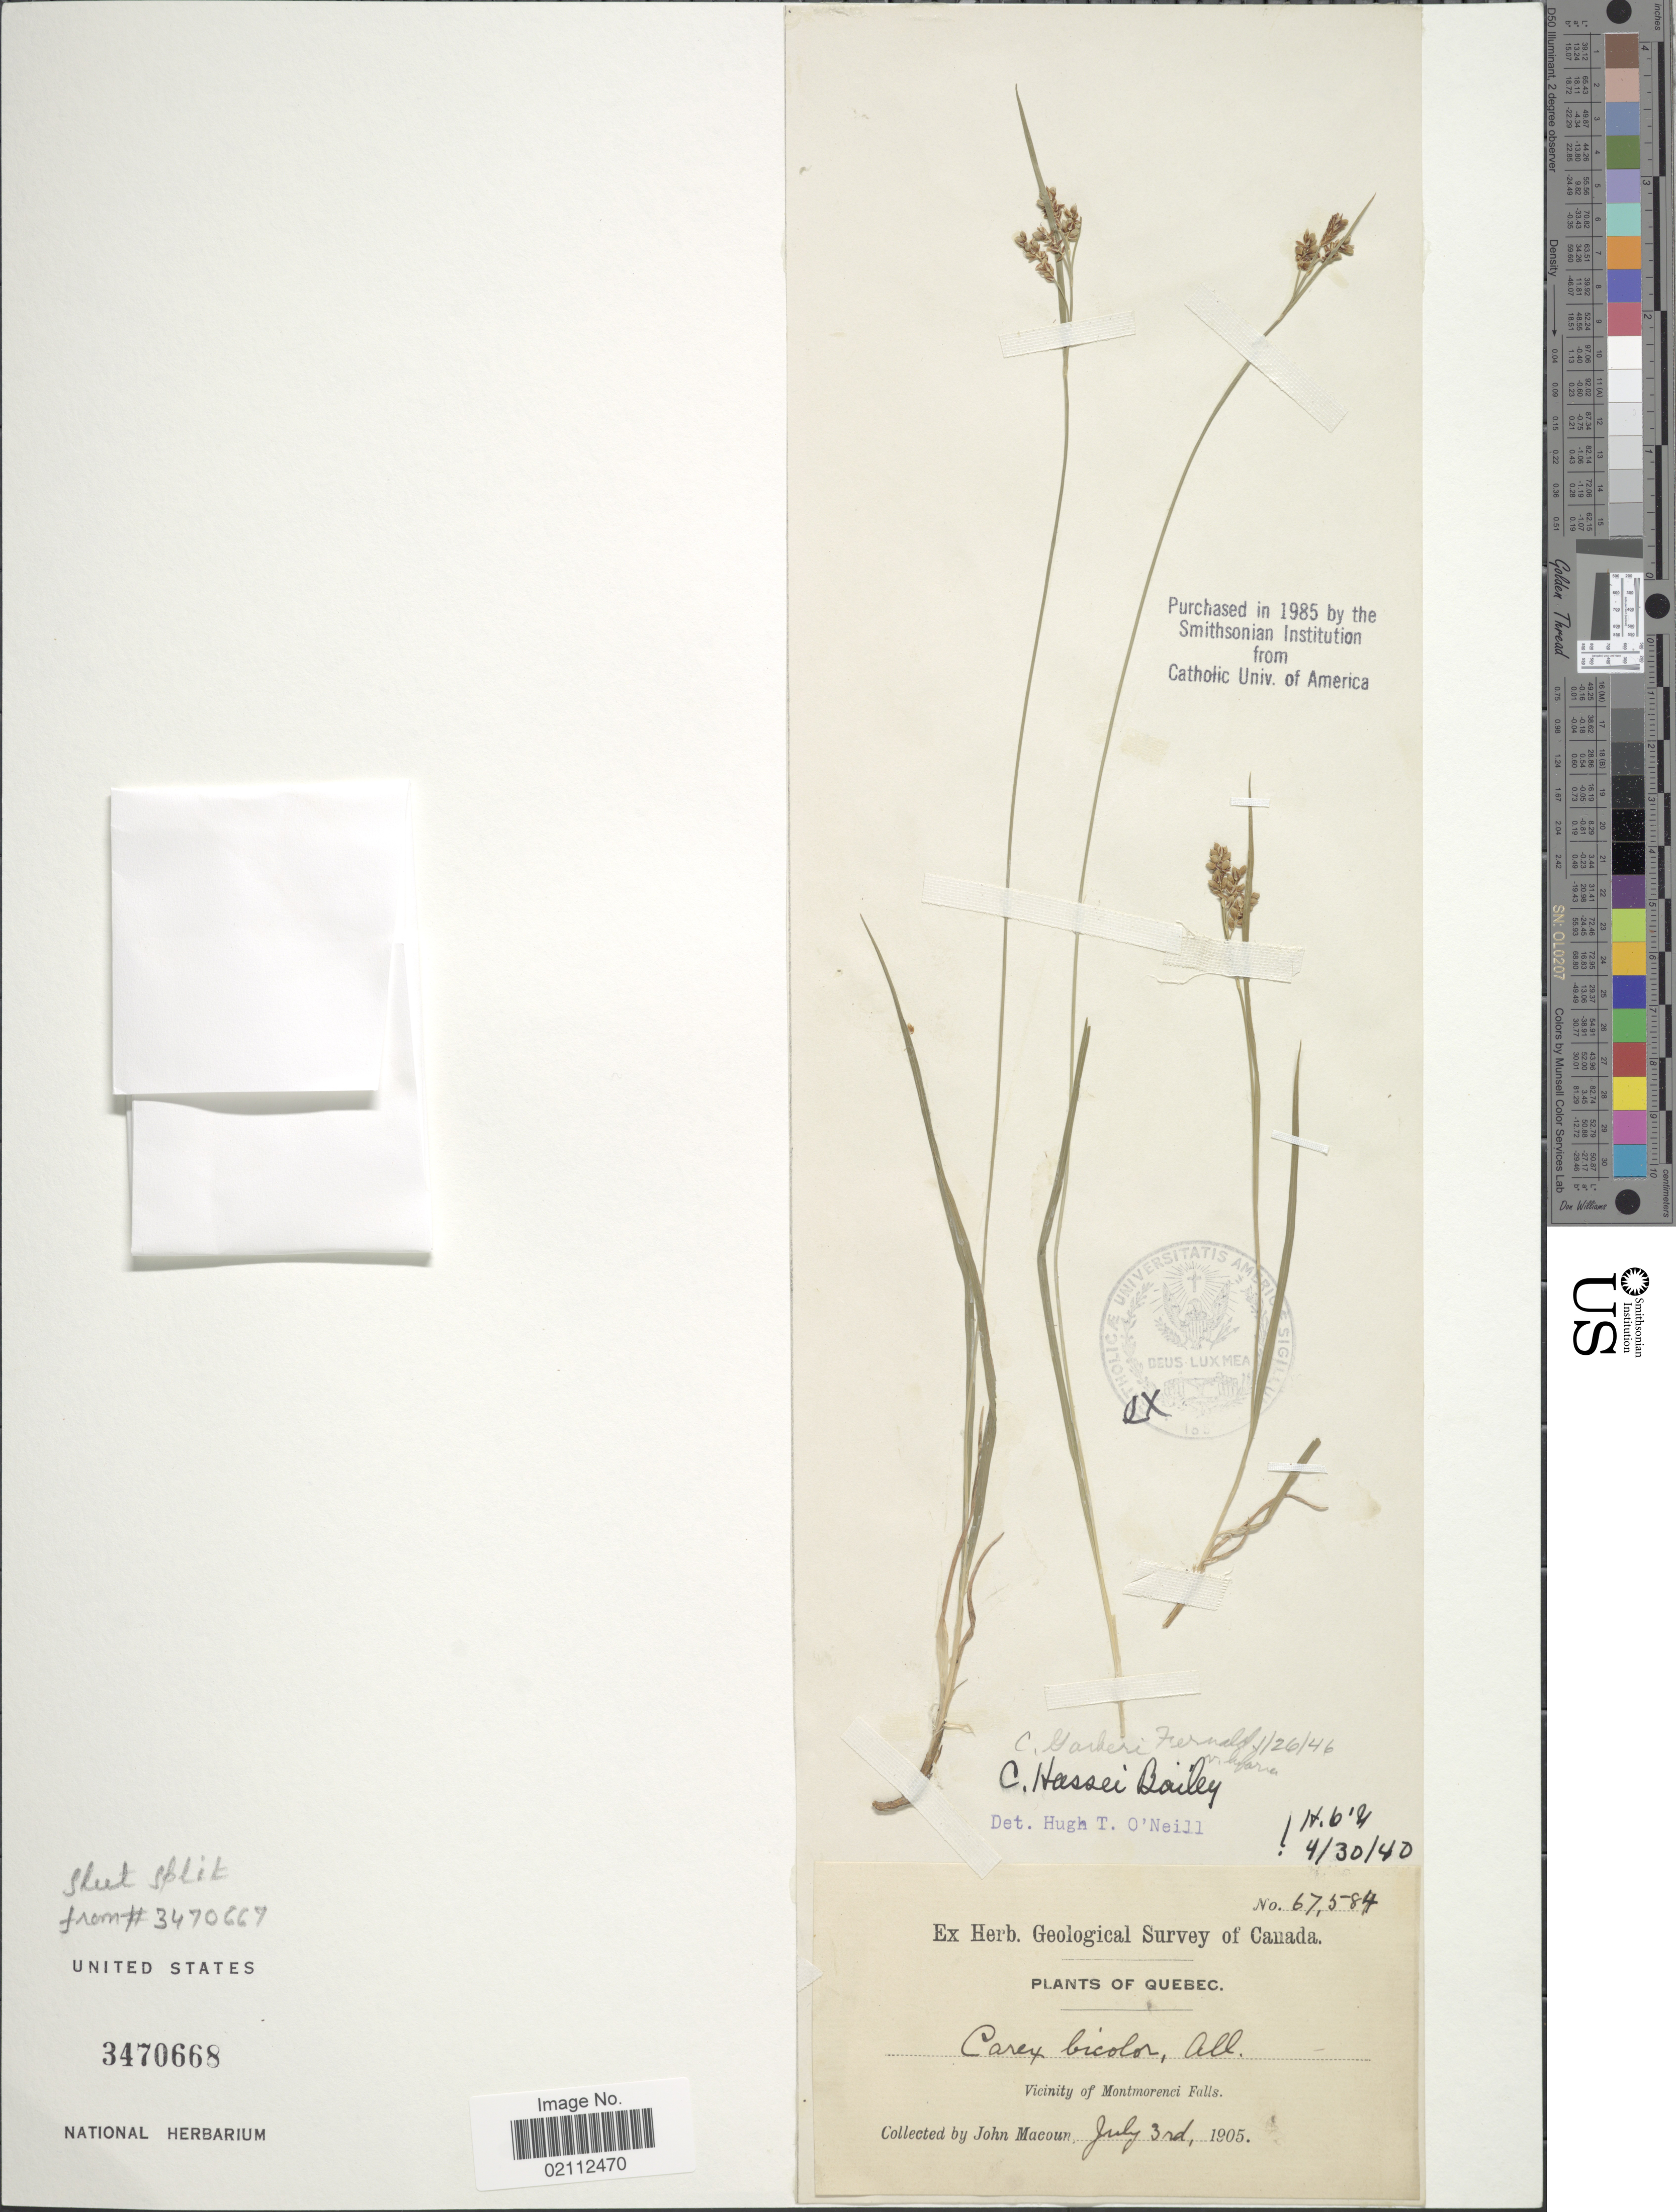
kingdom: Plantae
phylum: Tracheophyta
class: Liliopsida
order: Poales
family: Cyperaceae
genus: Carex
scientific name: Carex hassei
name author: L.H. Bailey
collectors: J. Macoun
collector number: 67584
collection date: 1905-07-03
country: Canada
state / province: Quebec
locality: Vicinity of Montmorenci Falls.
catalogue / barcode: US 3470668